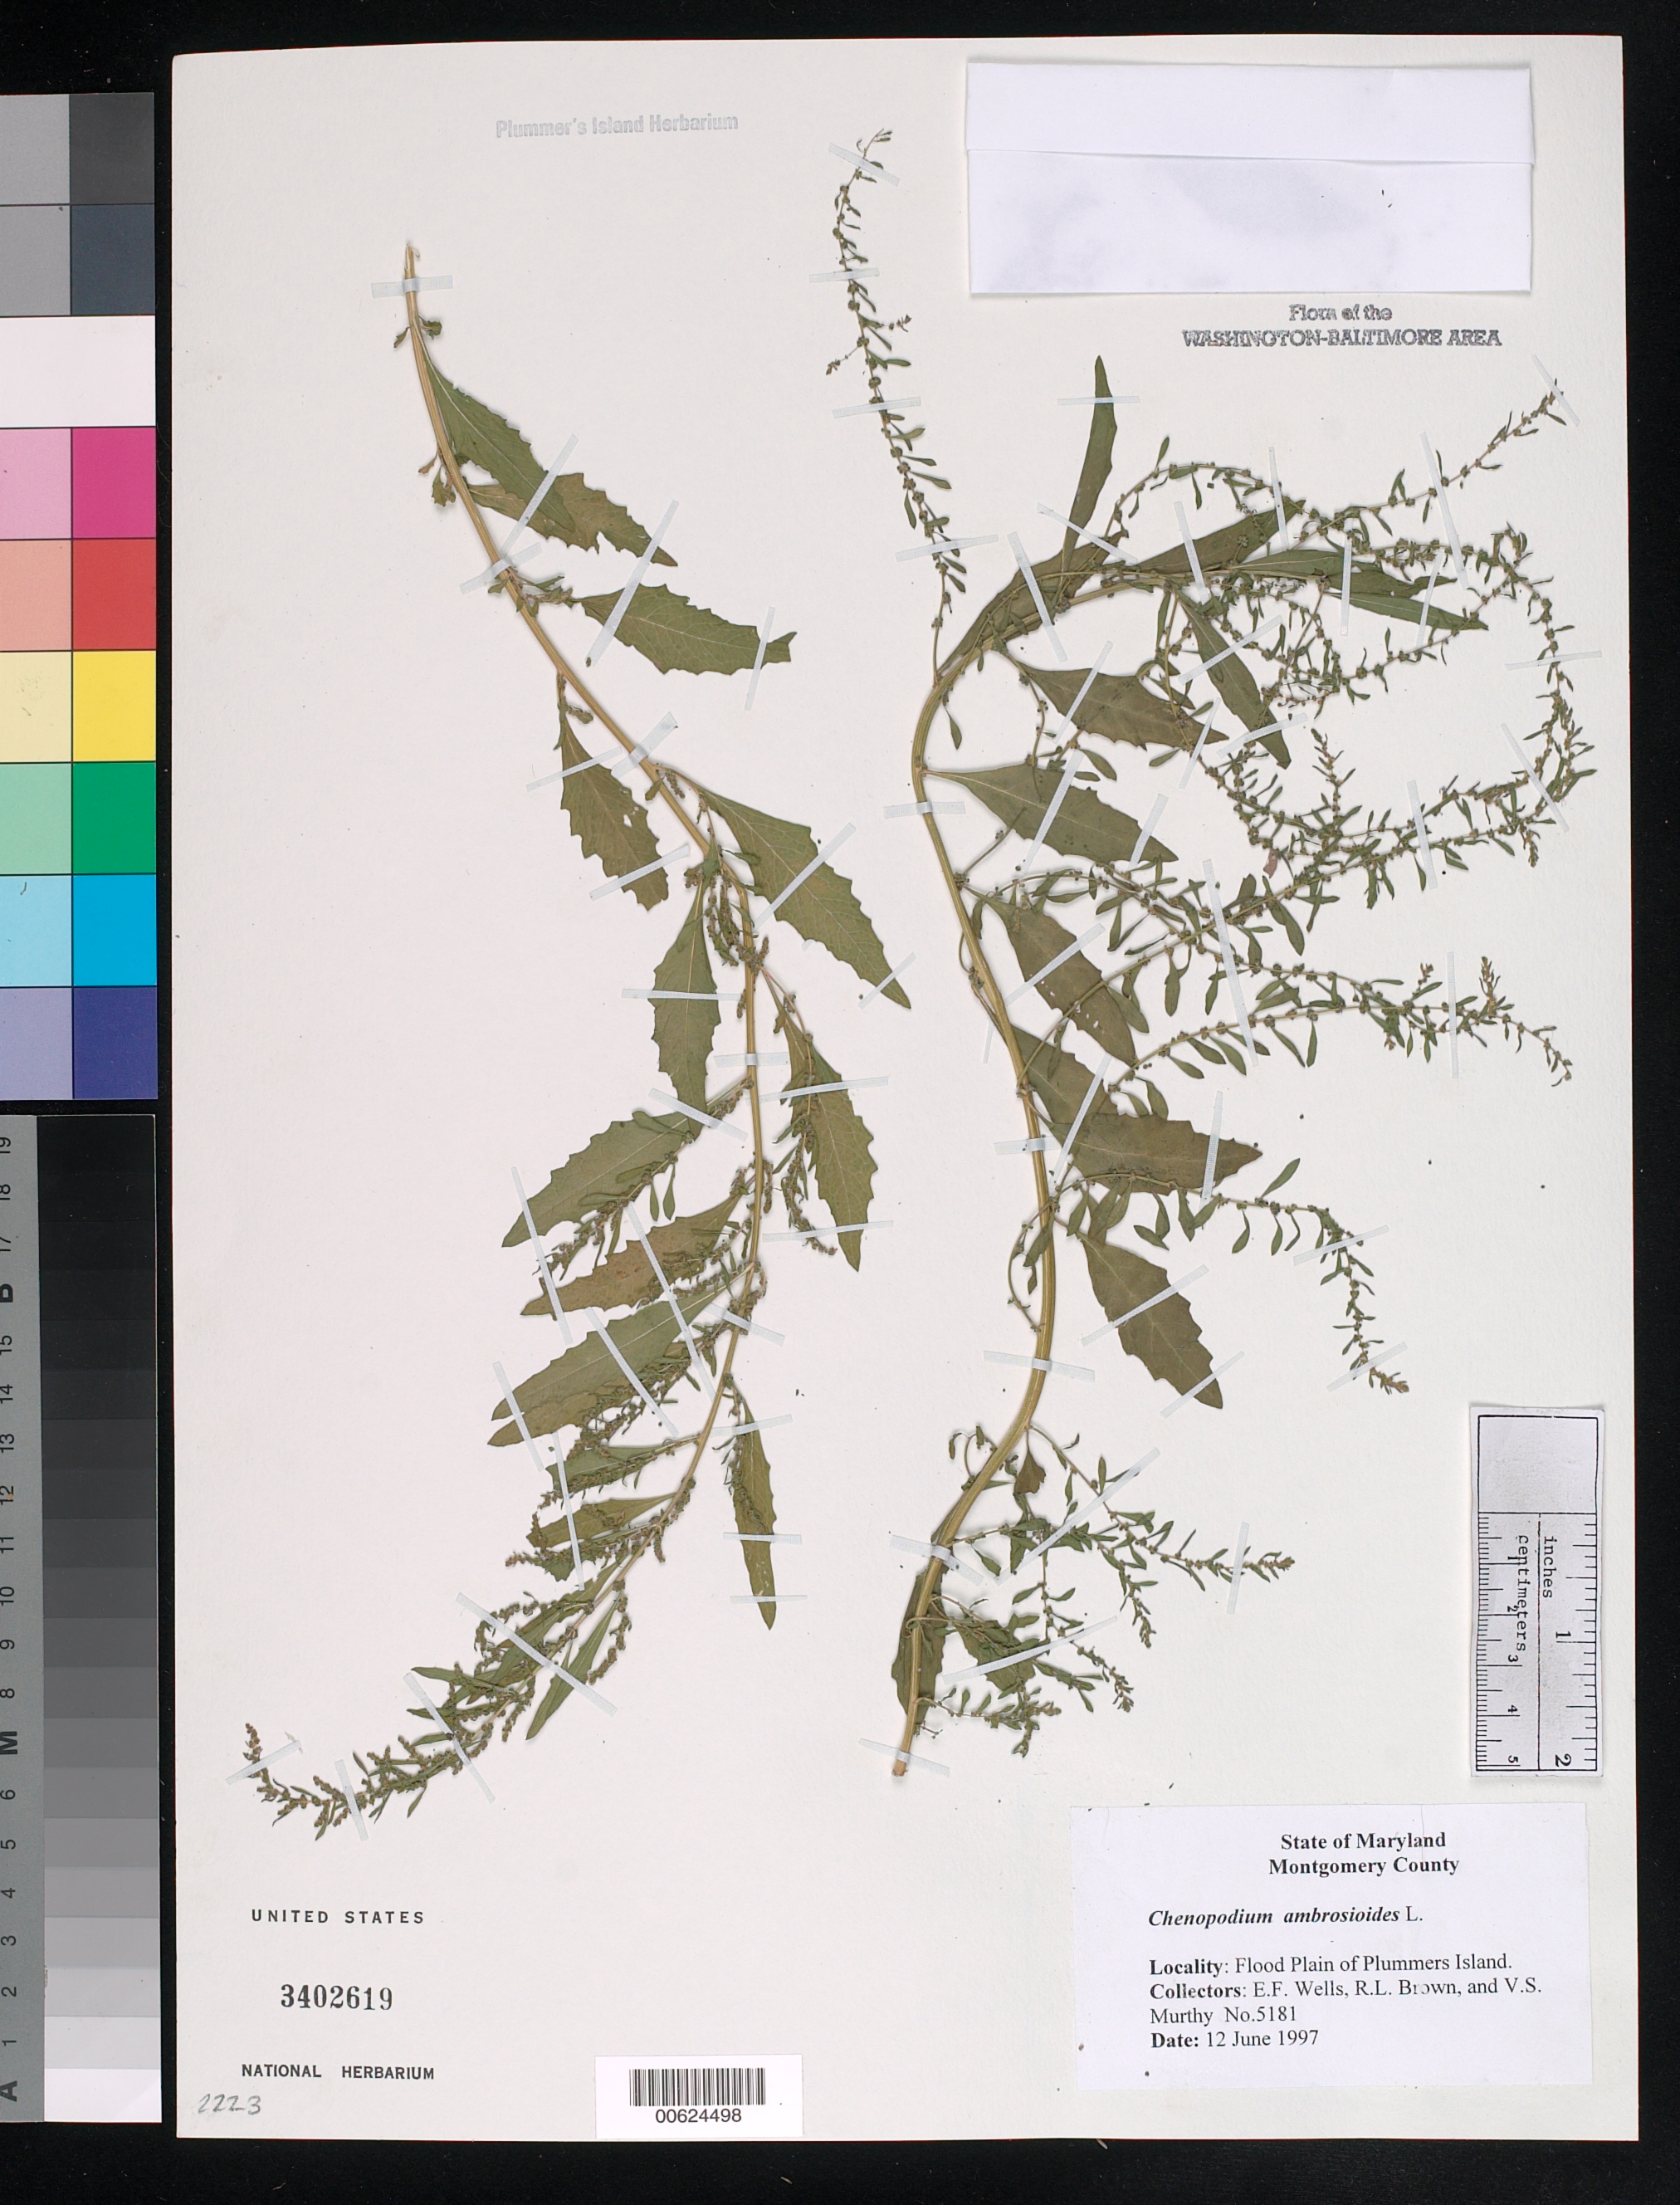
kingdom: Plantae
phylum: Tracheophyta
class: Magnoliopsida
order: Caryophyllales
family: Amaranthaceae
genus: Chenopodium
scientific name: Chenopodium ambrosioides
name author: L.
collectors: E. F. Wells, R. L. Brown & V. S. Murthy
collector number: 5181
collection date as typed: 12 Jun 1997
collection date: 1997-06-12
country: United States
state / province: Maryland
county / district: Montgomery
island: Plummers Island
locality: Flood plain of Plummers Island Plummers Island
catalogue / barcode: US 3402619